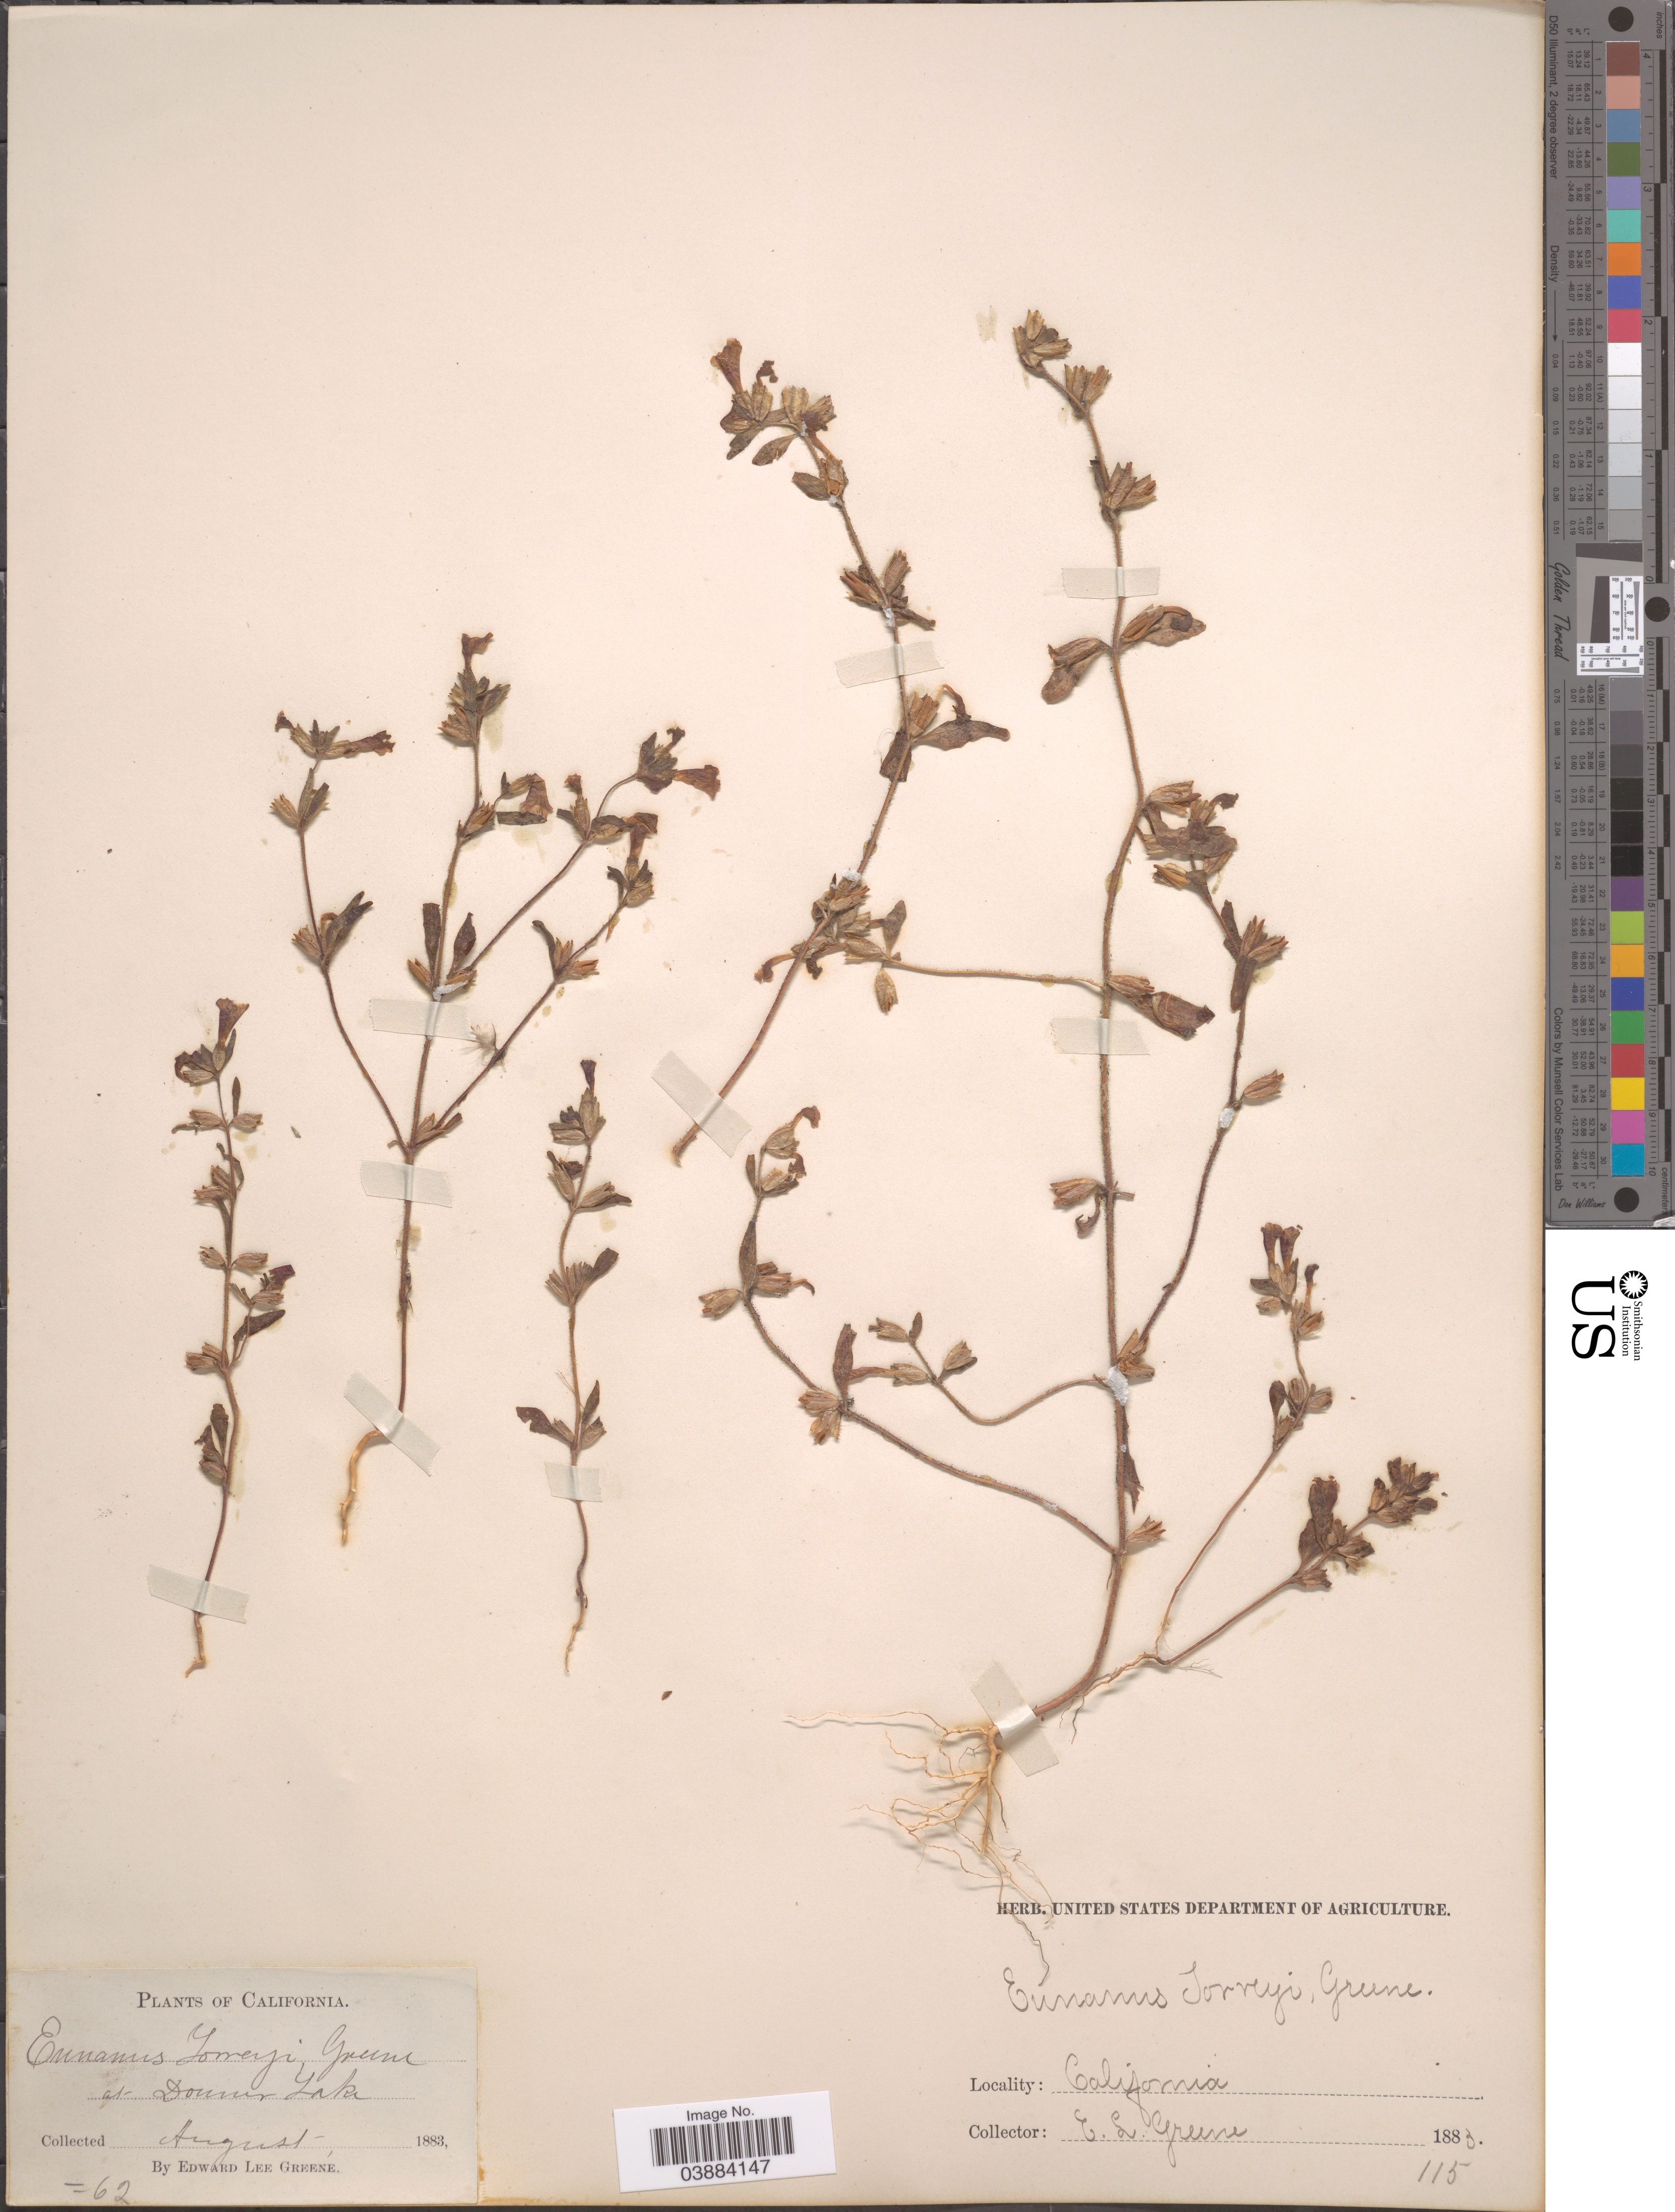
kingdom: Plantae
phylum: Tracheophyta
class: Magnoliopsida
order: Lamiales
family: Phrymaceae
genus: Eunanus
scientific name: Eunanus torreyi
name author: (A. Gray) Greene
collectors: E. L. Greene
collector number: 62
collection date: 1883-08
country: United States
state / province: California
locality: At Donner Lake.